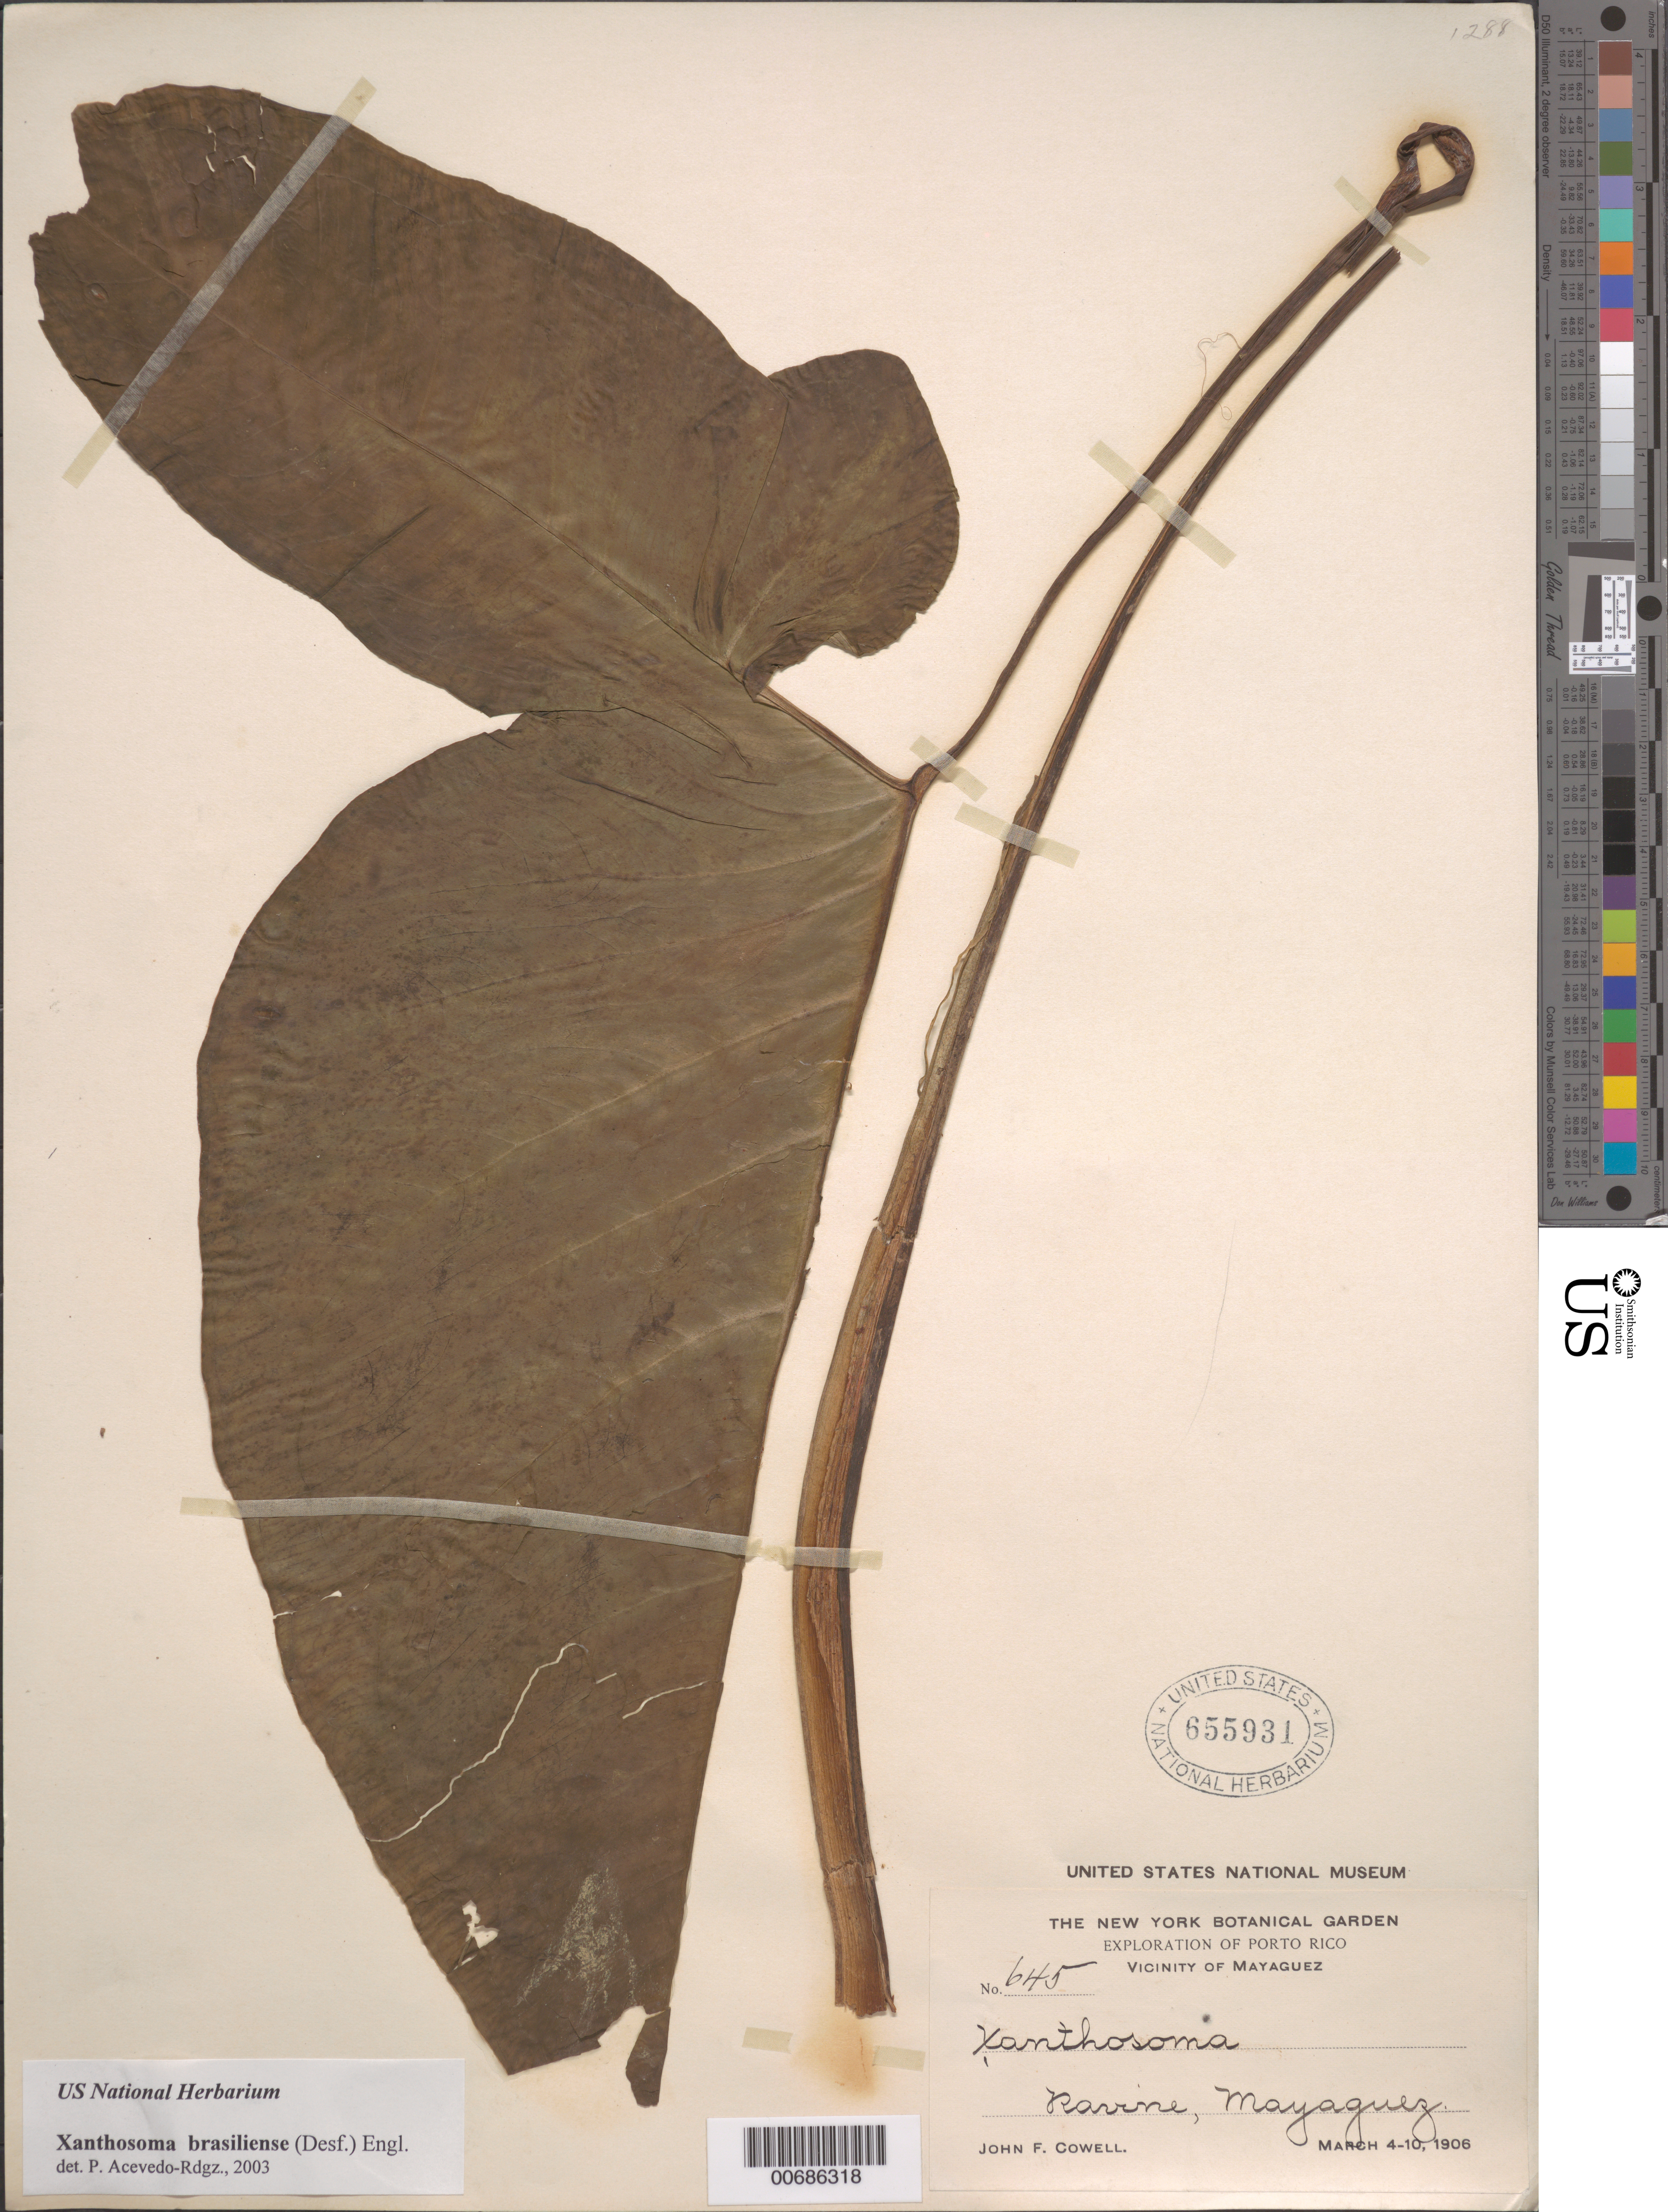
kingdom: Plantae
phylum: Tracheophyta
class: Liliopsida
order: Alismatales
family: Araceae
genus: Xanthosoma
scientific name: Xanthosoma sp.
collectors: J. F. Cowell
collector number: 645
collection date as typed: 04 Mar 1906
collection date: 1906-03-04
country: Puerto Rico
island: Greater Antilles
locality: Mayaguez, vic of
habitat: ravine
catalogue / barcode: US 655931